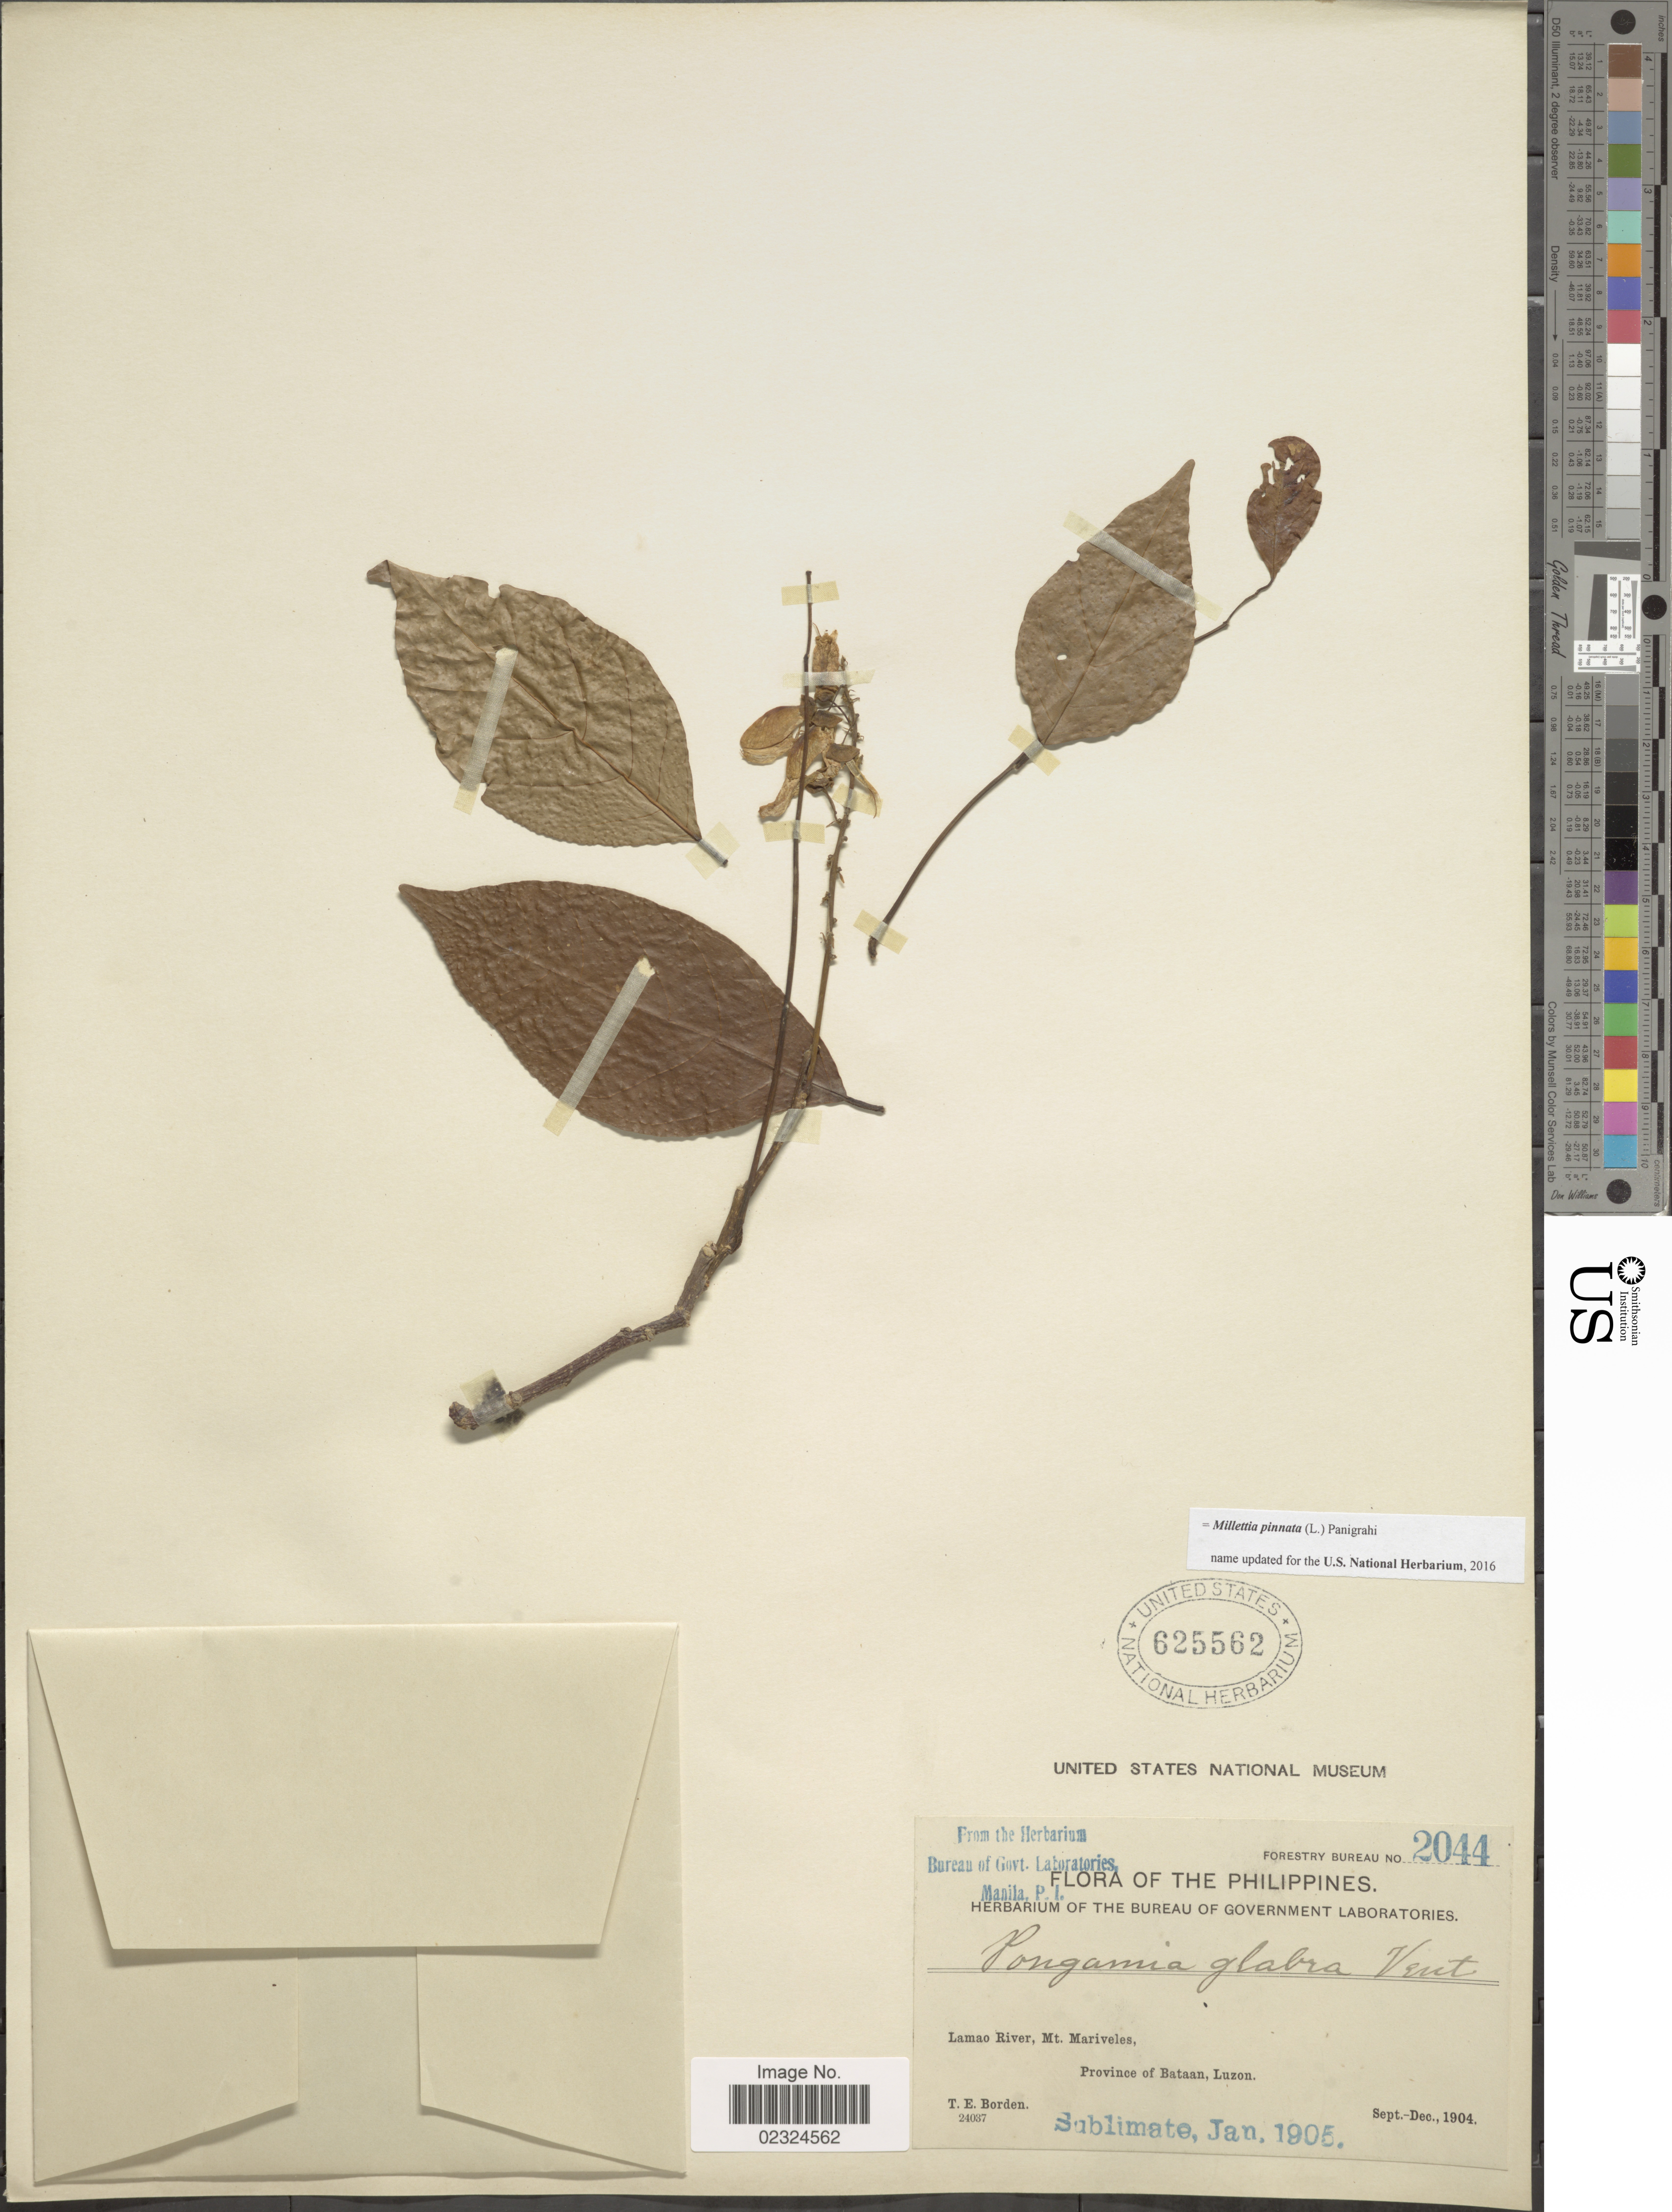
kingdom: Plantae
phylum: Tracheophyta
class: Magnoliopsida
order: Fabales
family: Fabaceae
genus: Millettia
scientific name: Millettia pinnata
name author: (L.) Panigrahi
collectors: T. E. Borden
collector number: Forestry Bureau 2044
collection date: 1905-01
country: Philippines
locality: Lamao River, Mt. Mariveles, Province of Bataan, Luzon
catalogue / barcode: US 625562